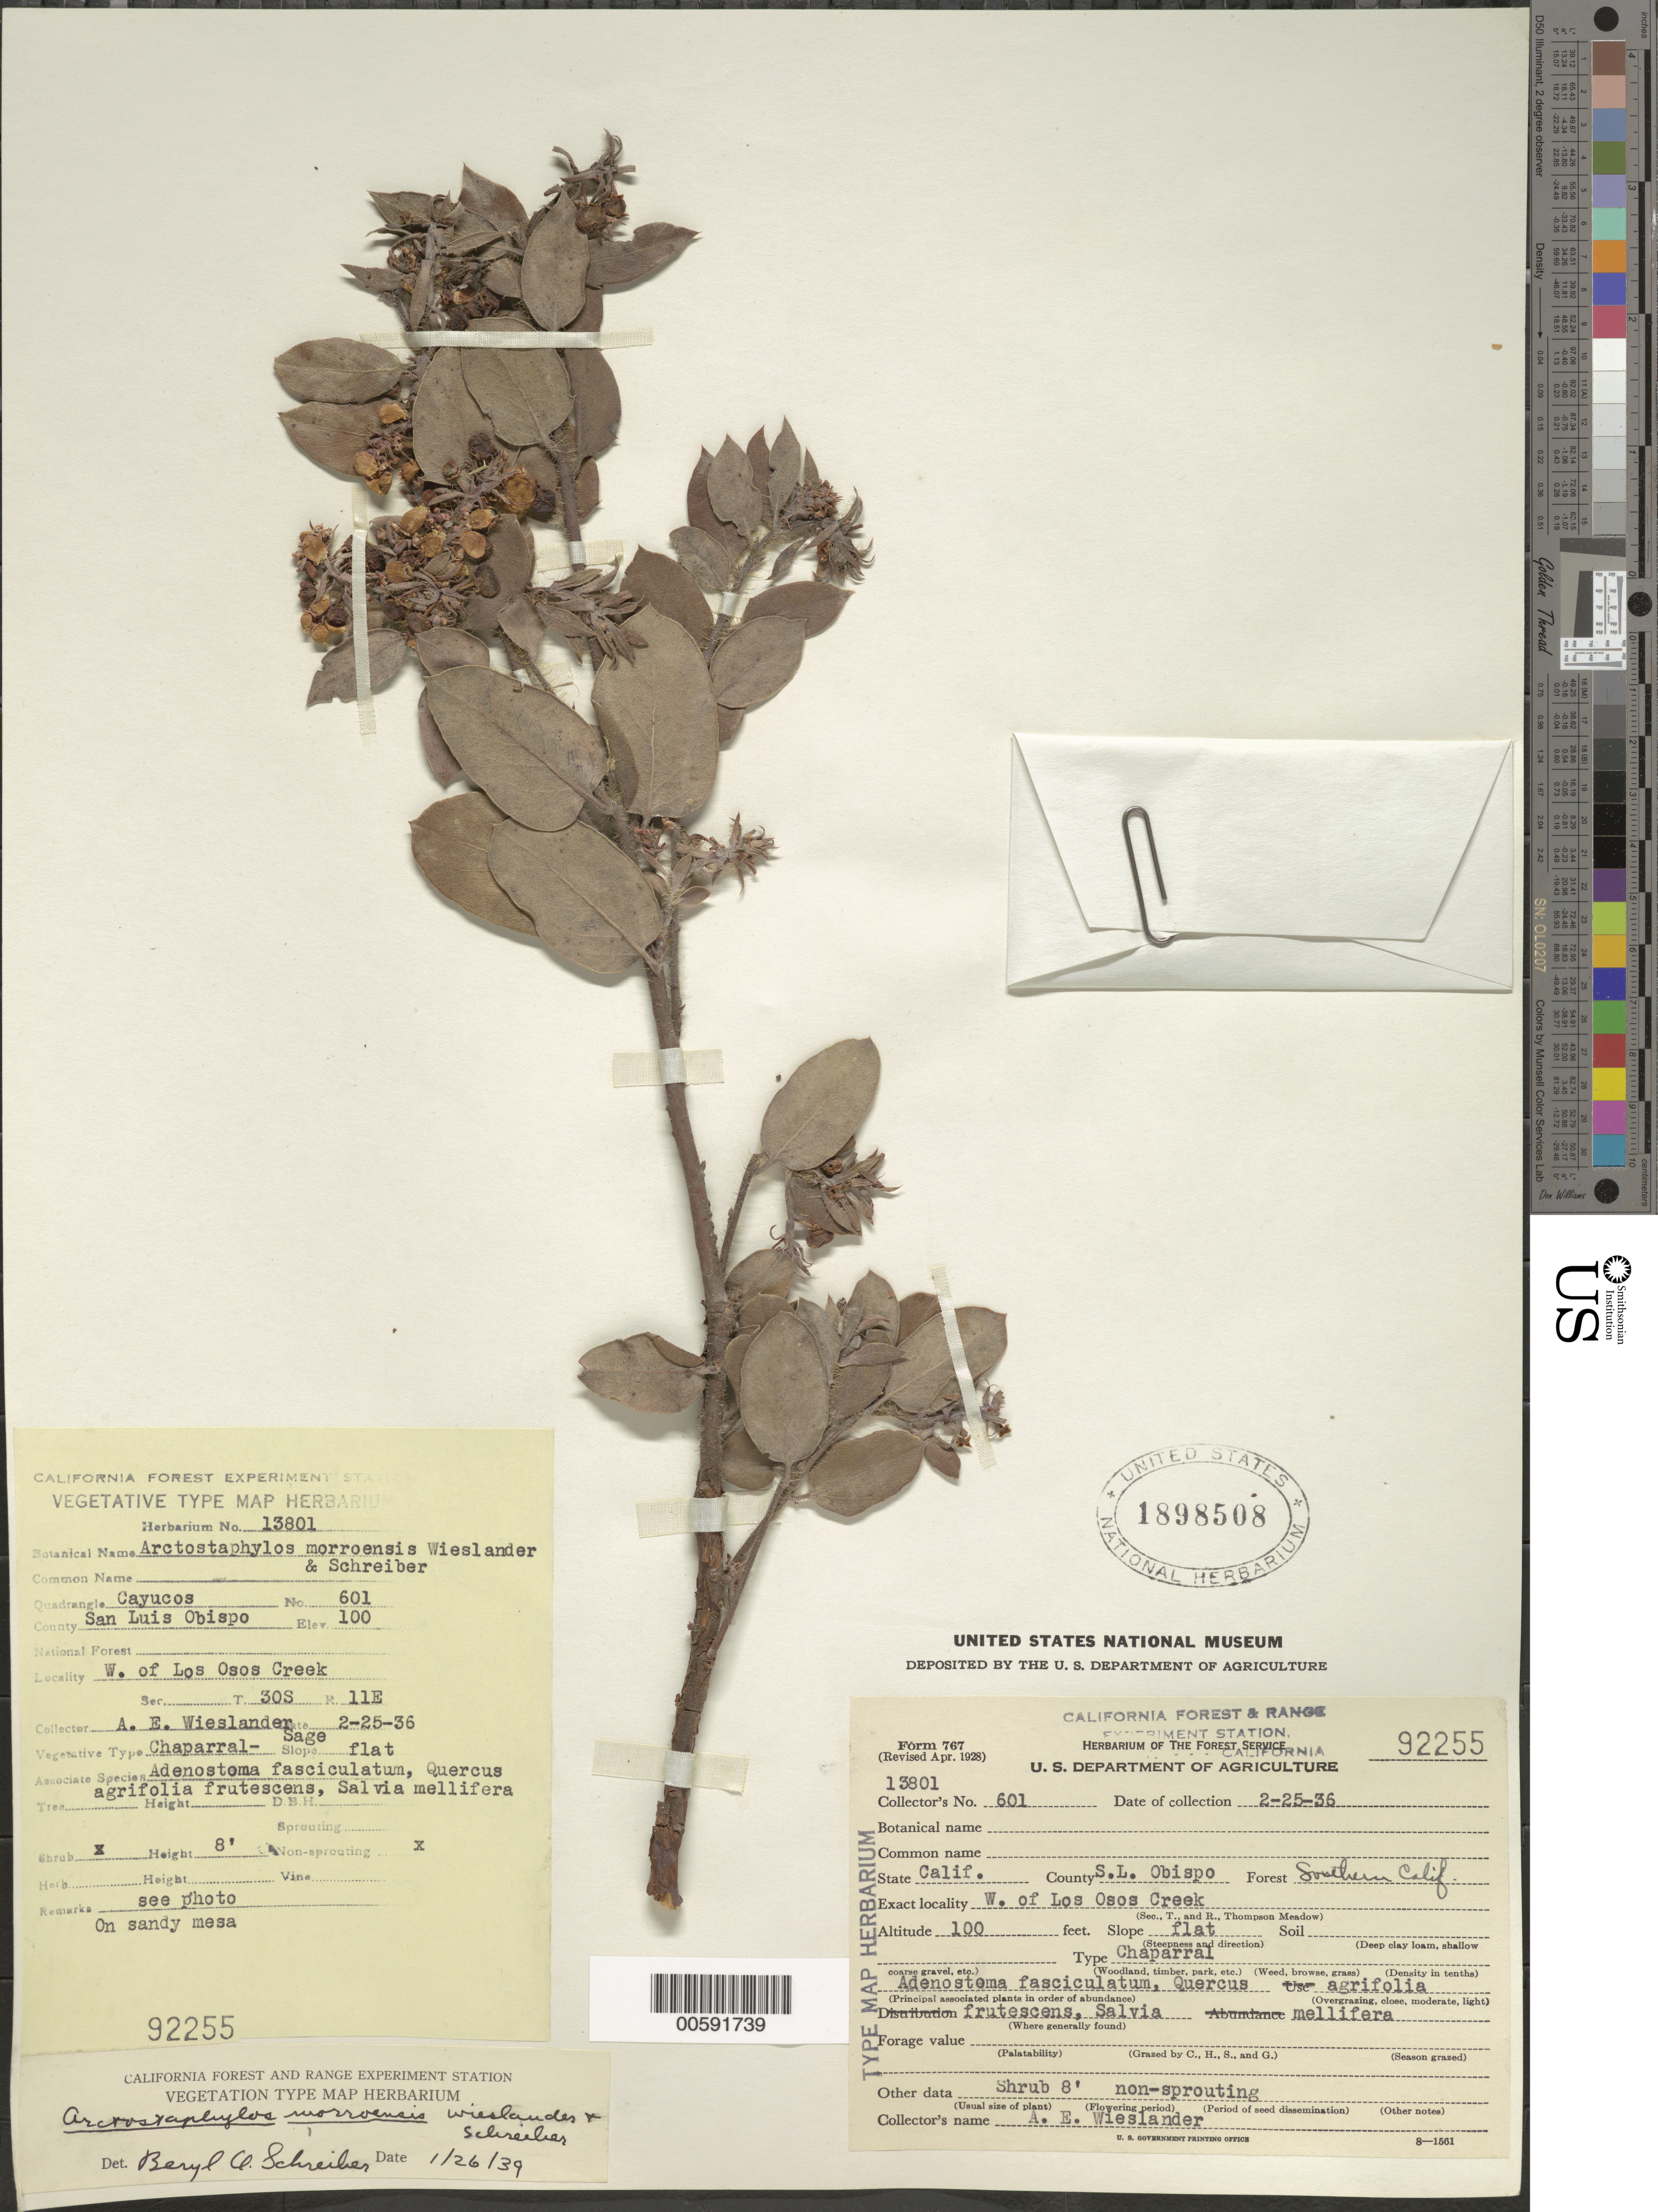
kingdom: Plantae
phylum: Tracheophyta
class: Magnoliopsida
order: Ericales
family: Ericaceae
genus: Arctostaphylos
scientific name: Arctostaphylos morroensis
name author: Wiesl. & B. Schreiber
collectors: A. E. Wieslander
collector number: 601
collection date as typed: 25 Feb 1936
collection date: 1936-02-25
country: United States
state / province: California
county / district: San Luis Obispo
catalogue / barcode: US 1898508